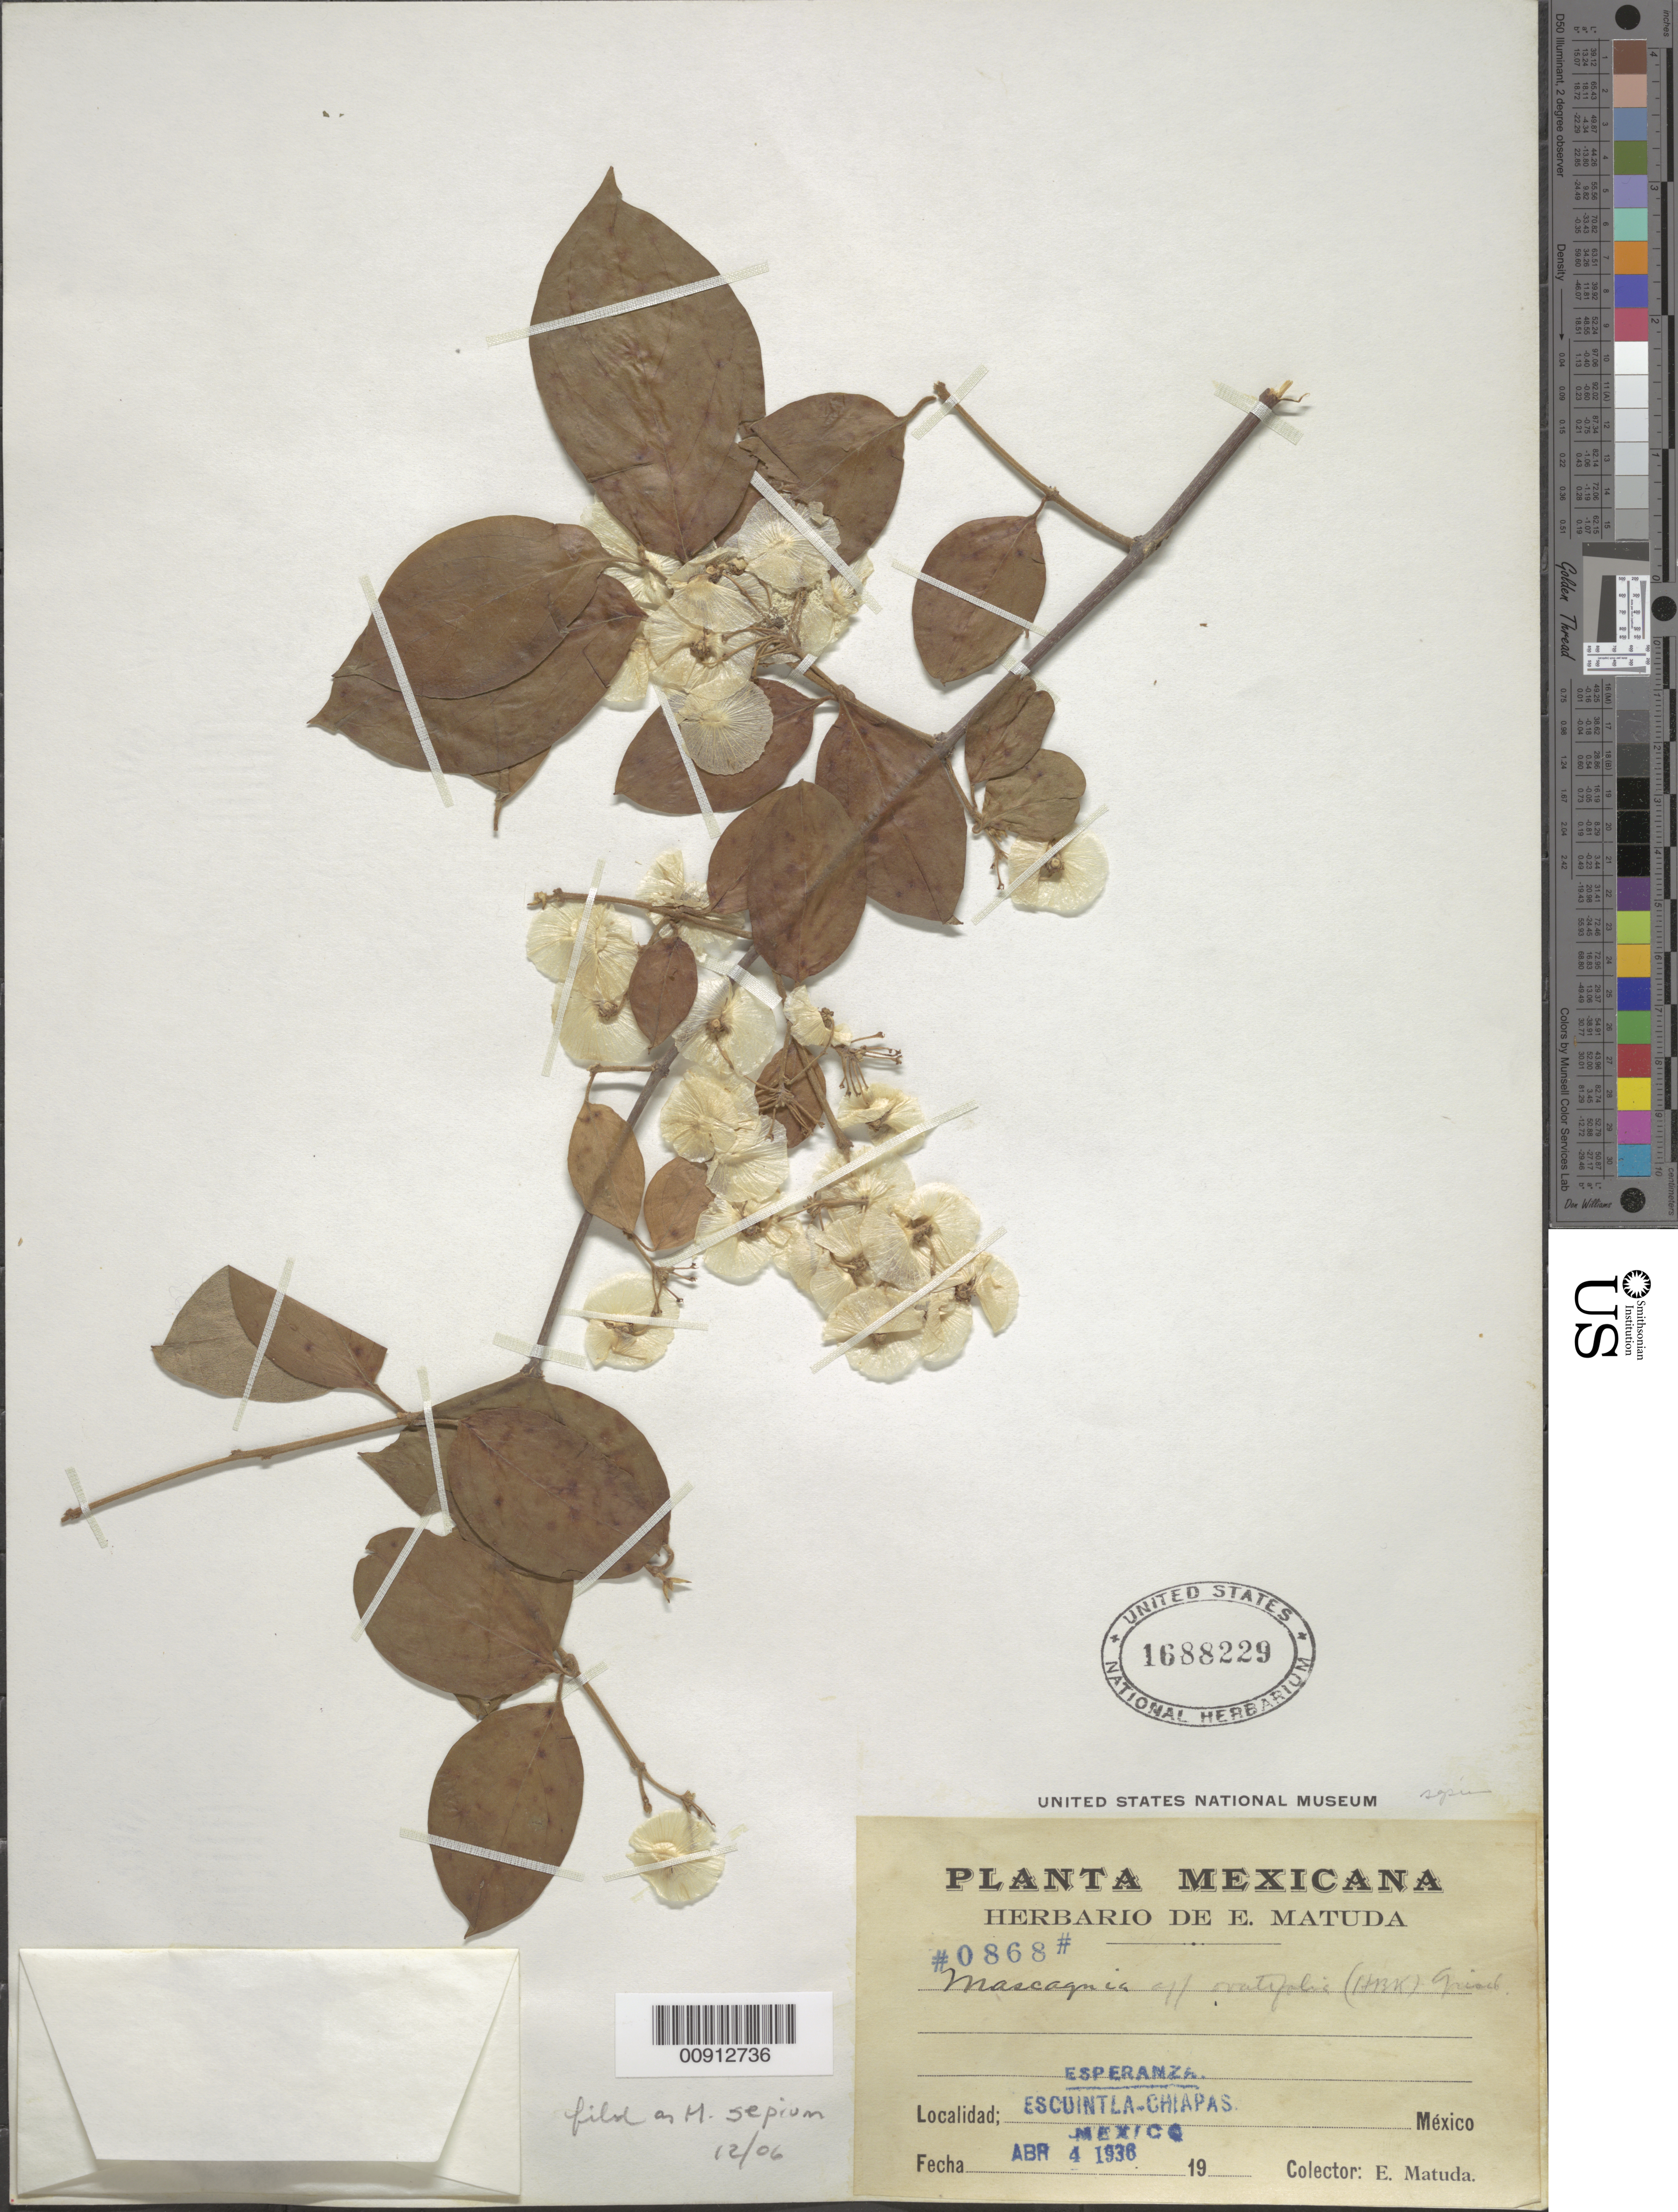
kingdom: Plantae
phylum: Tracheophyta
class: Magnoliopsida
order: Malpighiales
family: Malpighiaceae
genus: Mascagnia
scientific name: Mascagnia tomentosa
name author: C.E. Anderson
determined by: Pool, A., (MO), Missouri Botanical Garden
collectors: E. Matuda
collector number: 0868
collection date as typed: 04 Apr 1936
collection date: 1936-04-04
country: Mexico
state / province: Chiapas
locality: Esperanza, Escuintla, Chiapas.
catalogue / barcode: US 1688229